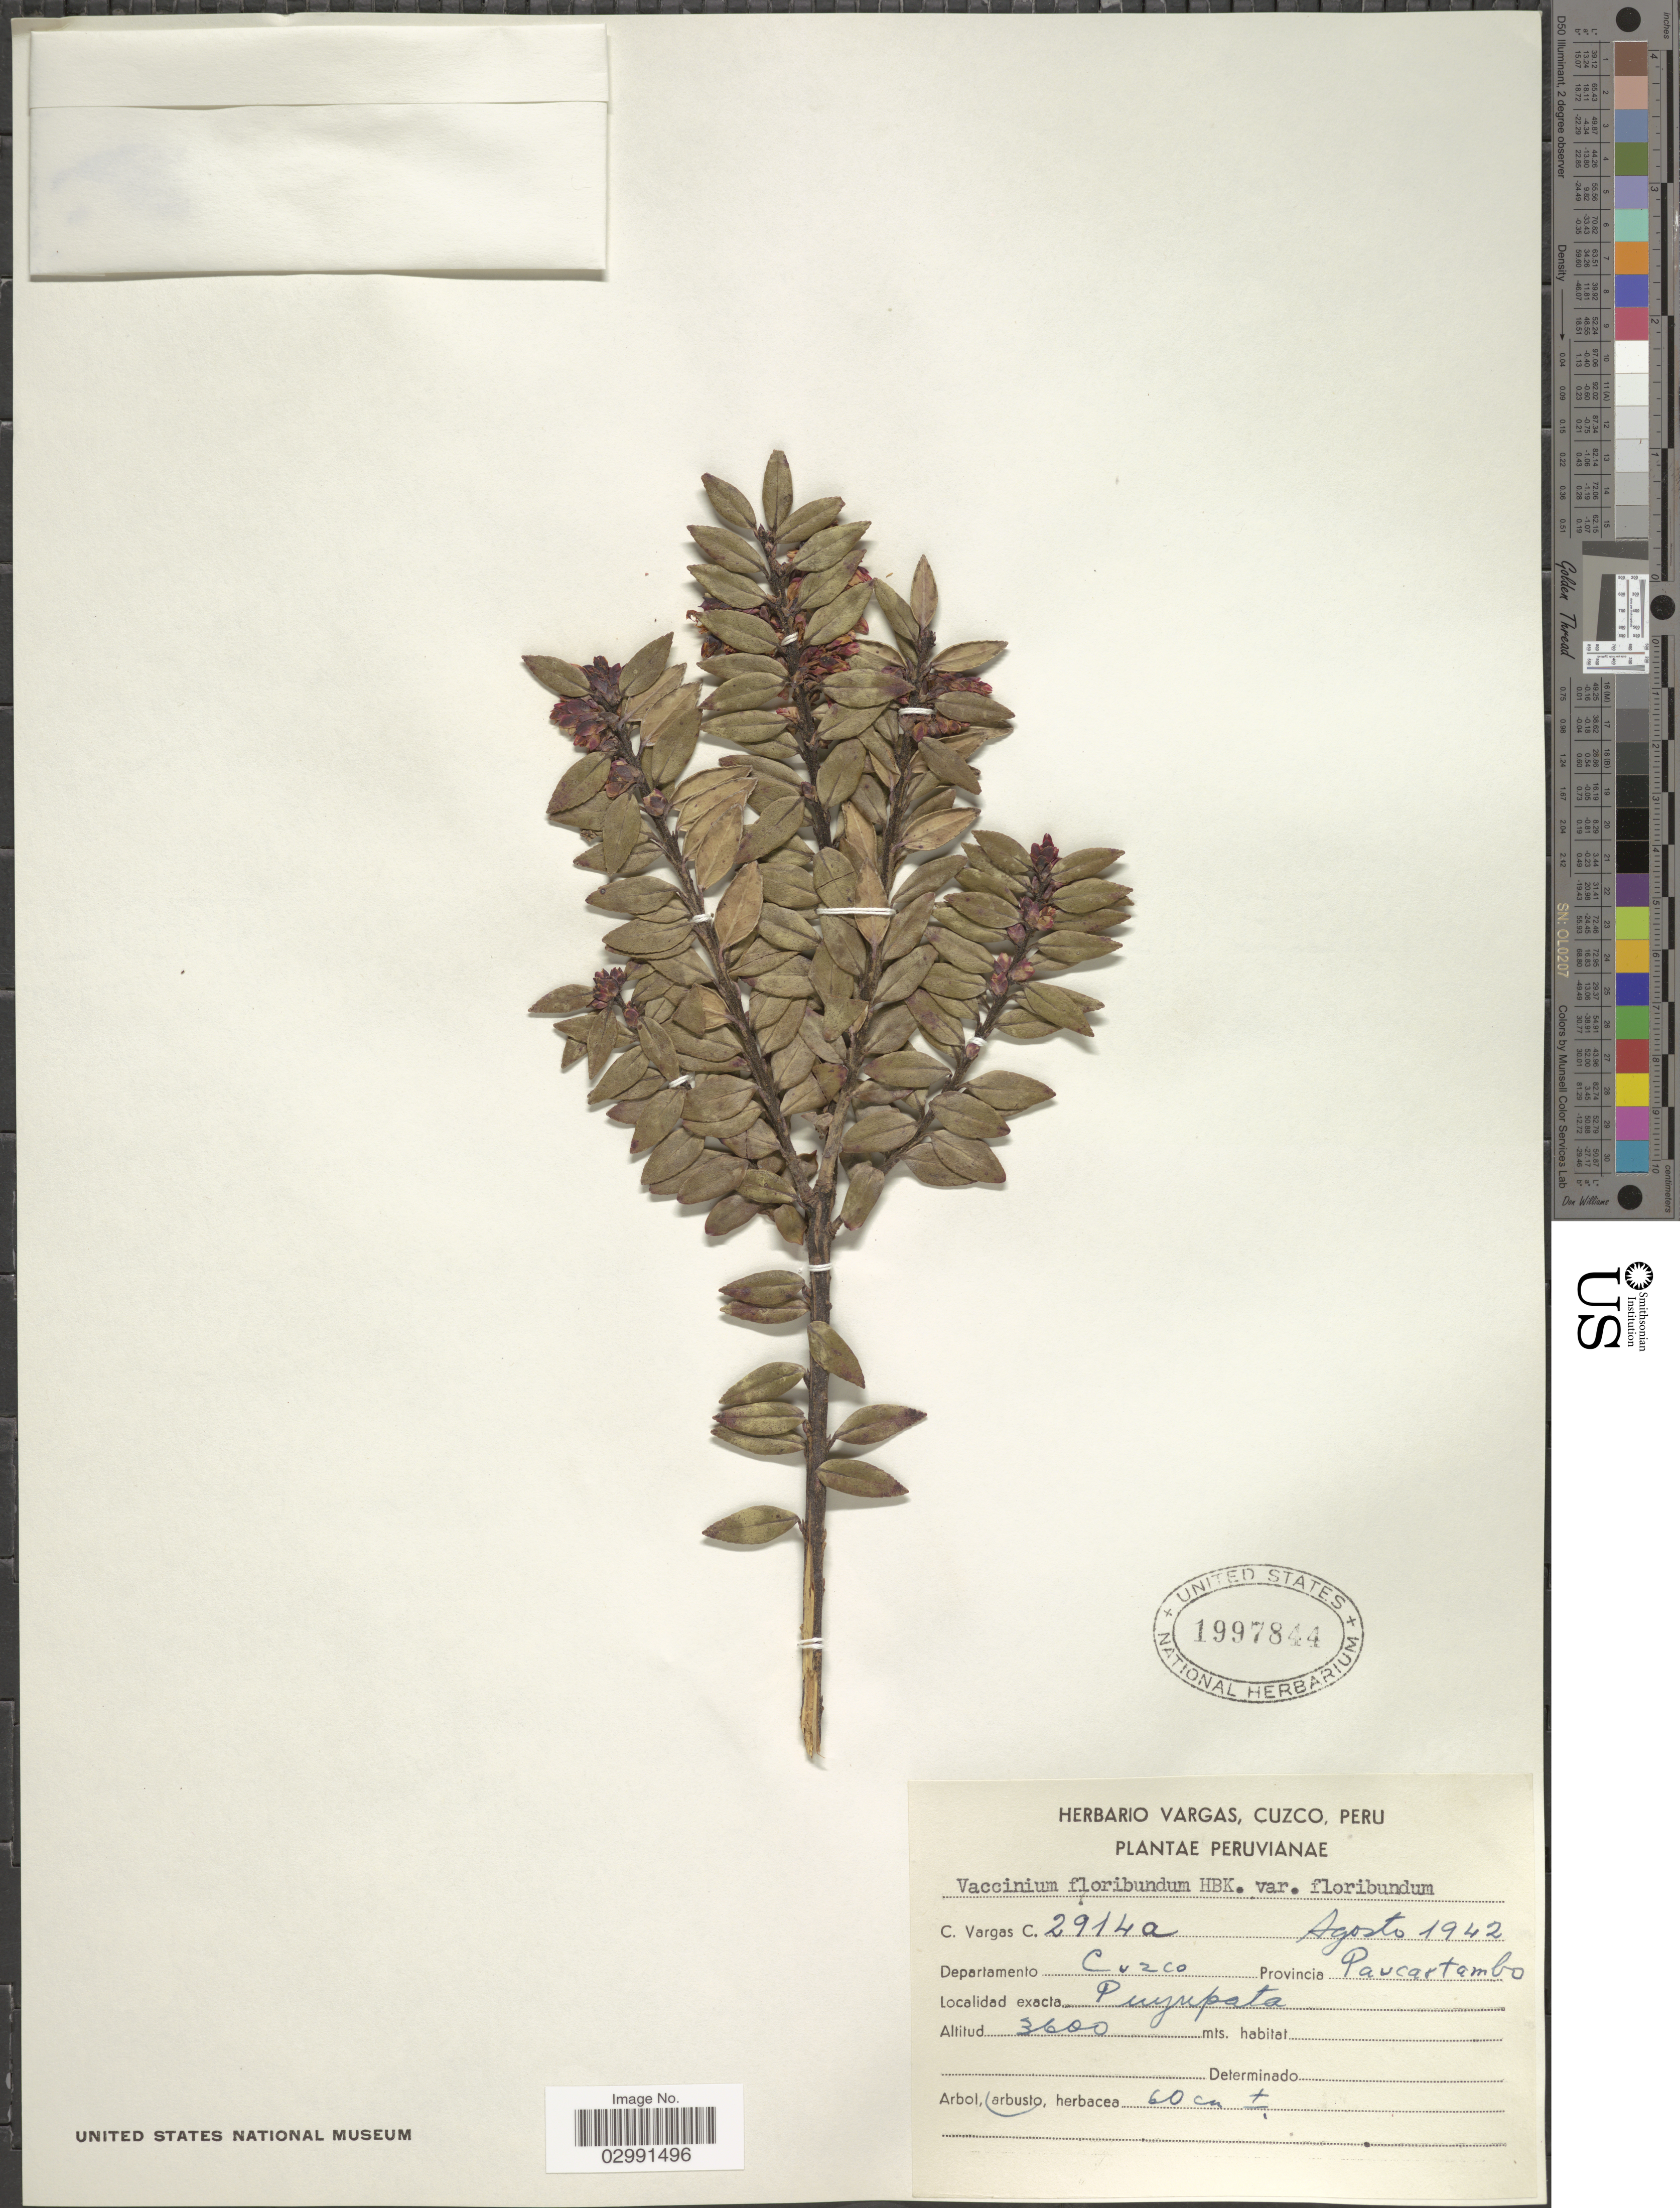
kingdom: Plantae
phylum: Tracheophyta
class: Magnoliopsida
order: Ericales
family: Ericaceae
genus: Vaccinium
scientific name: Vaccinium floribundum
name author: Kunth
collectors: C. Vargas Calderón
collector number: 2914a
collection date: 1942-08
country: Peru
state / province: Cusco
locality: Departamento Cuzco. Provincia Paucartambo. Puyupata.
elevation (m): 3600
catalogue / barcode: US 1997844